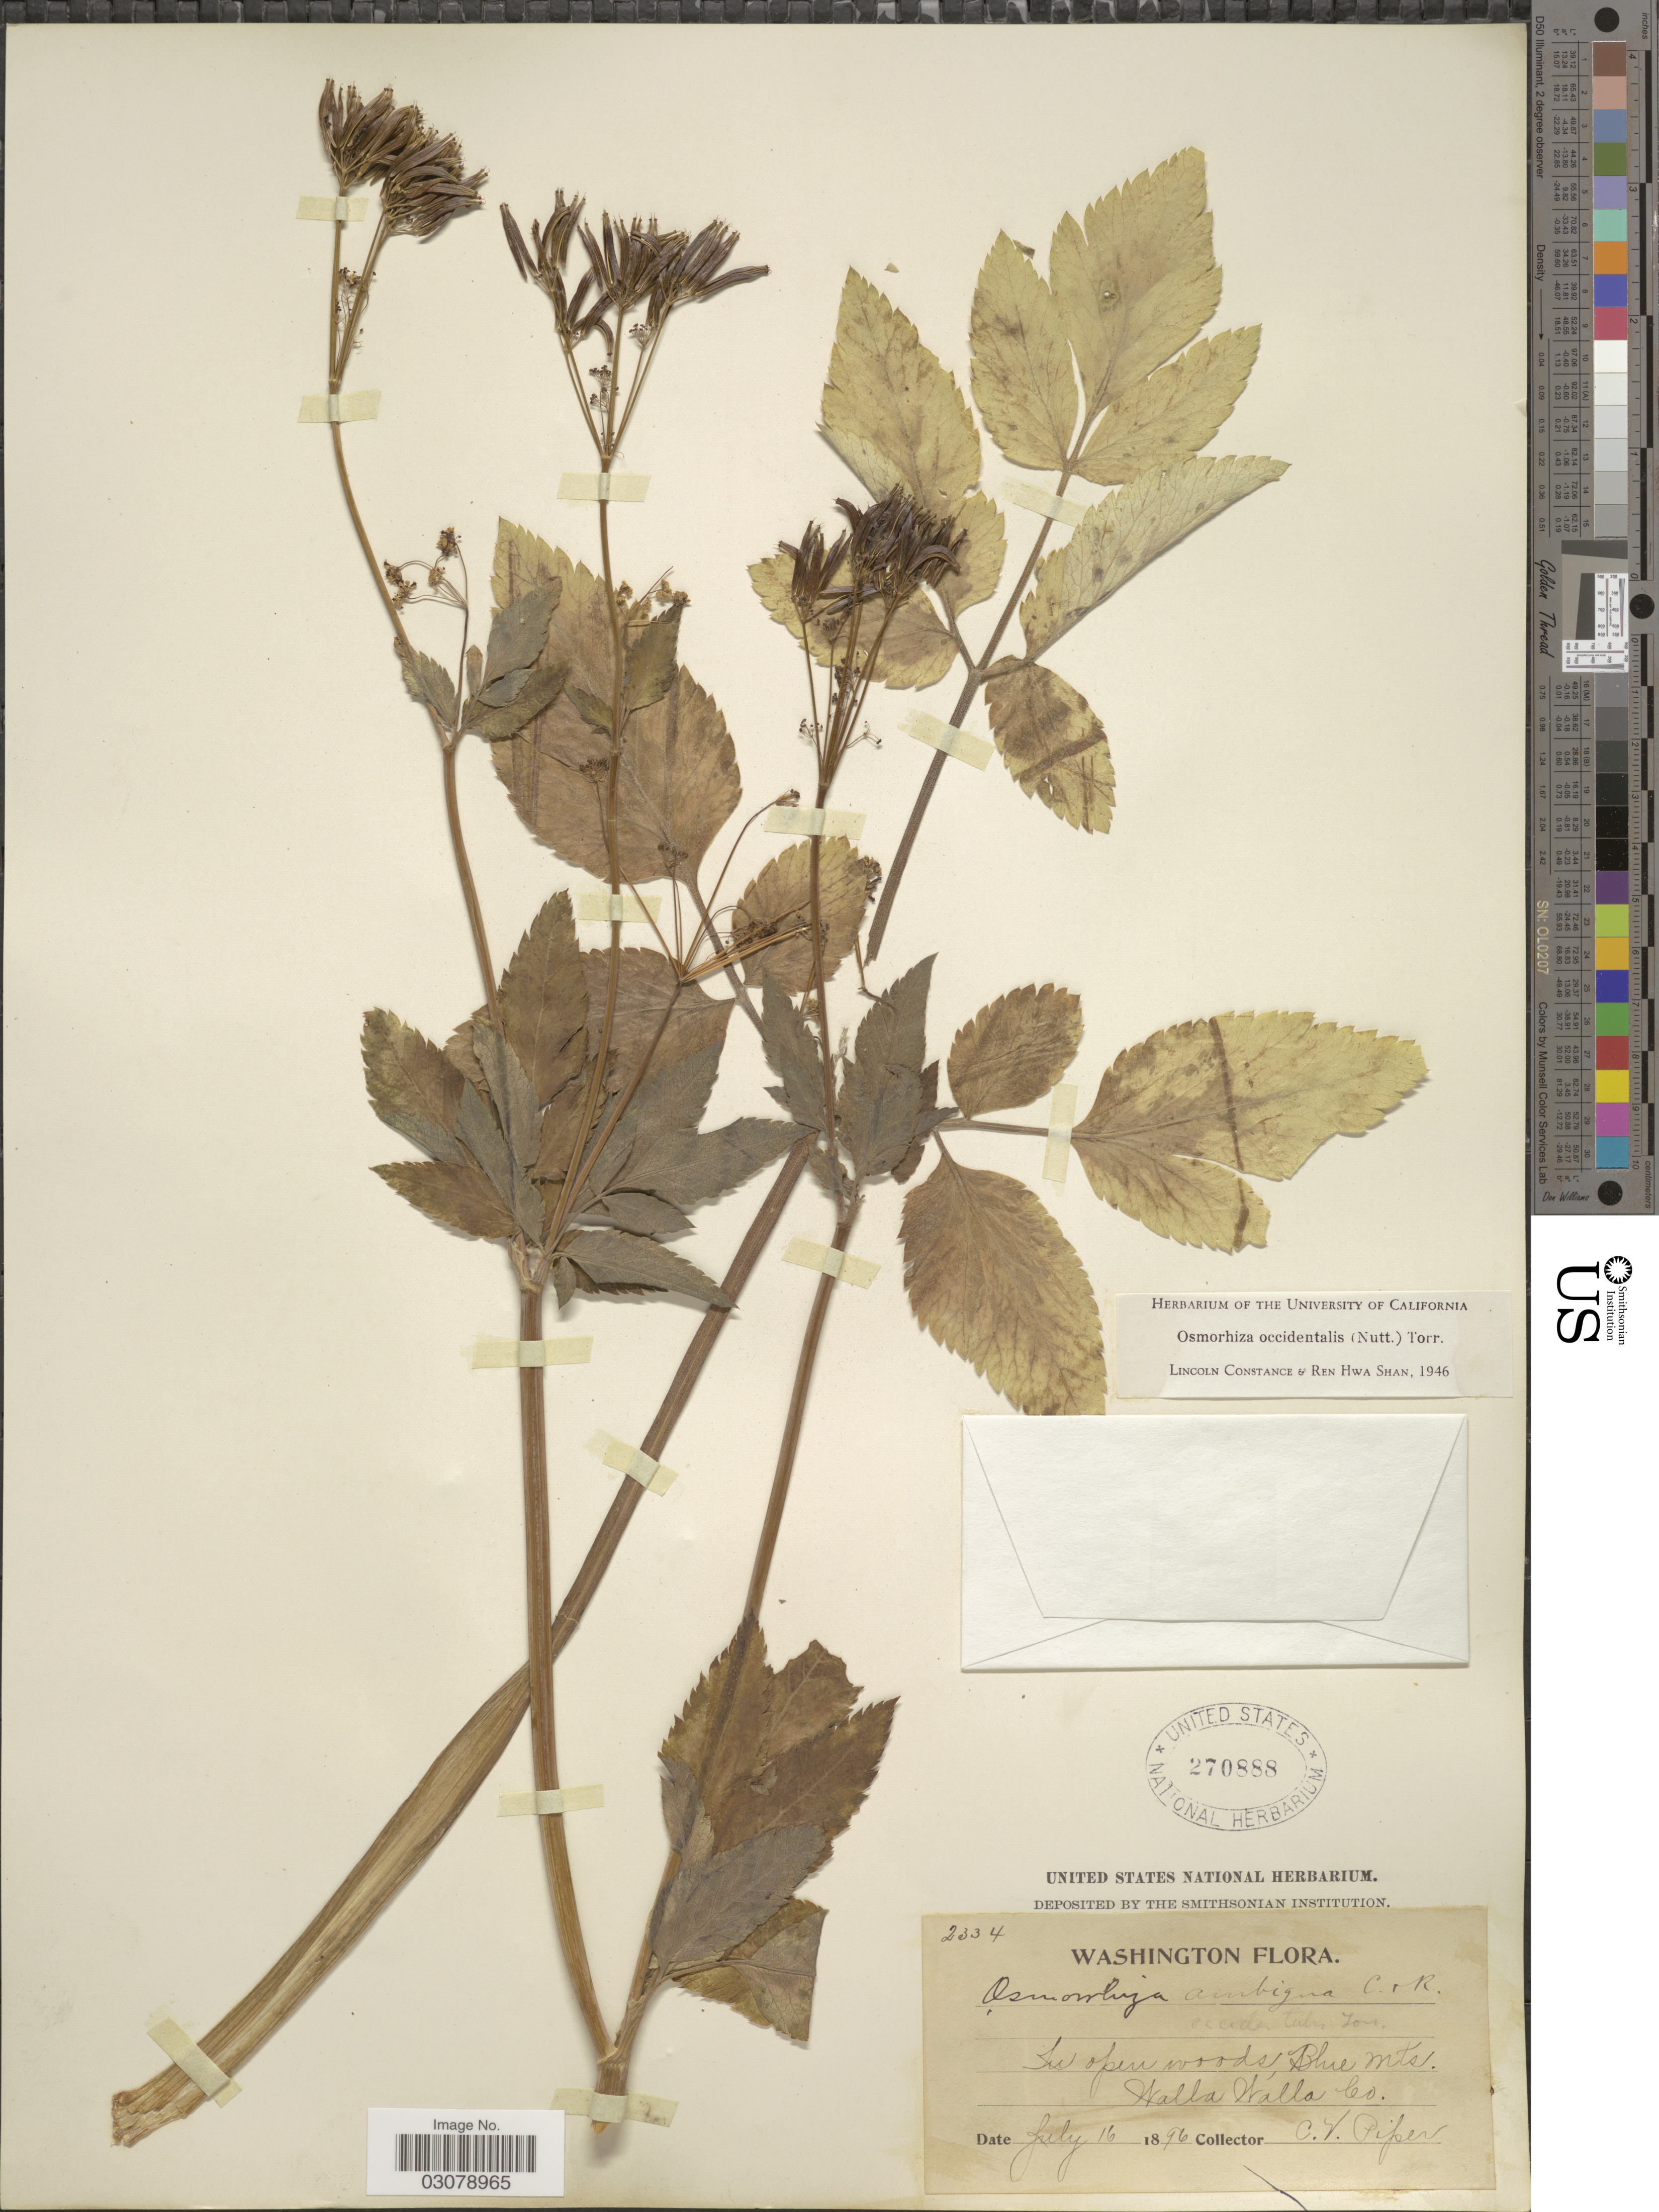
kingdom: Plantae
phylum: Tracheophyta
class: Magnoliopsida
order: Apiales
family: Apiaceae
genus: Osmorhiza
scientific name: Osmorhiza occidentalis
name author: (Nutt.) Torr.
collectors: C. V. Piper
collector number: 2334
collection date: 1896-07-16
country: United States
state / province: Washington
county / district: Walla Walla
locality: In open woods, Blue Mts., Walla Walla Co.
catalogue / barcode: US 270888